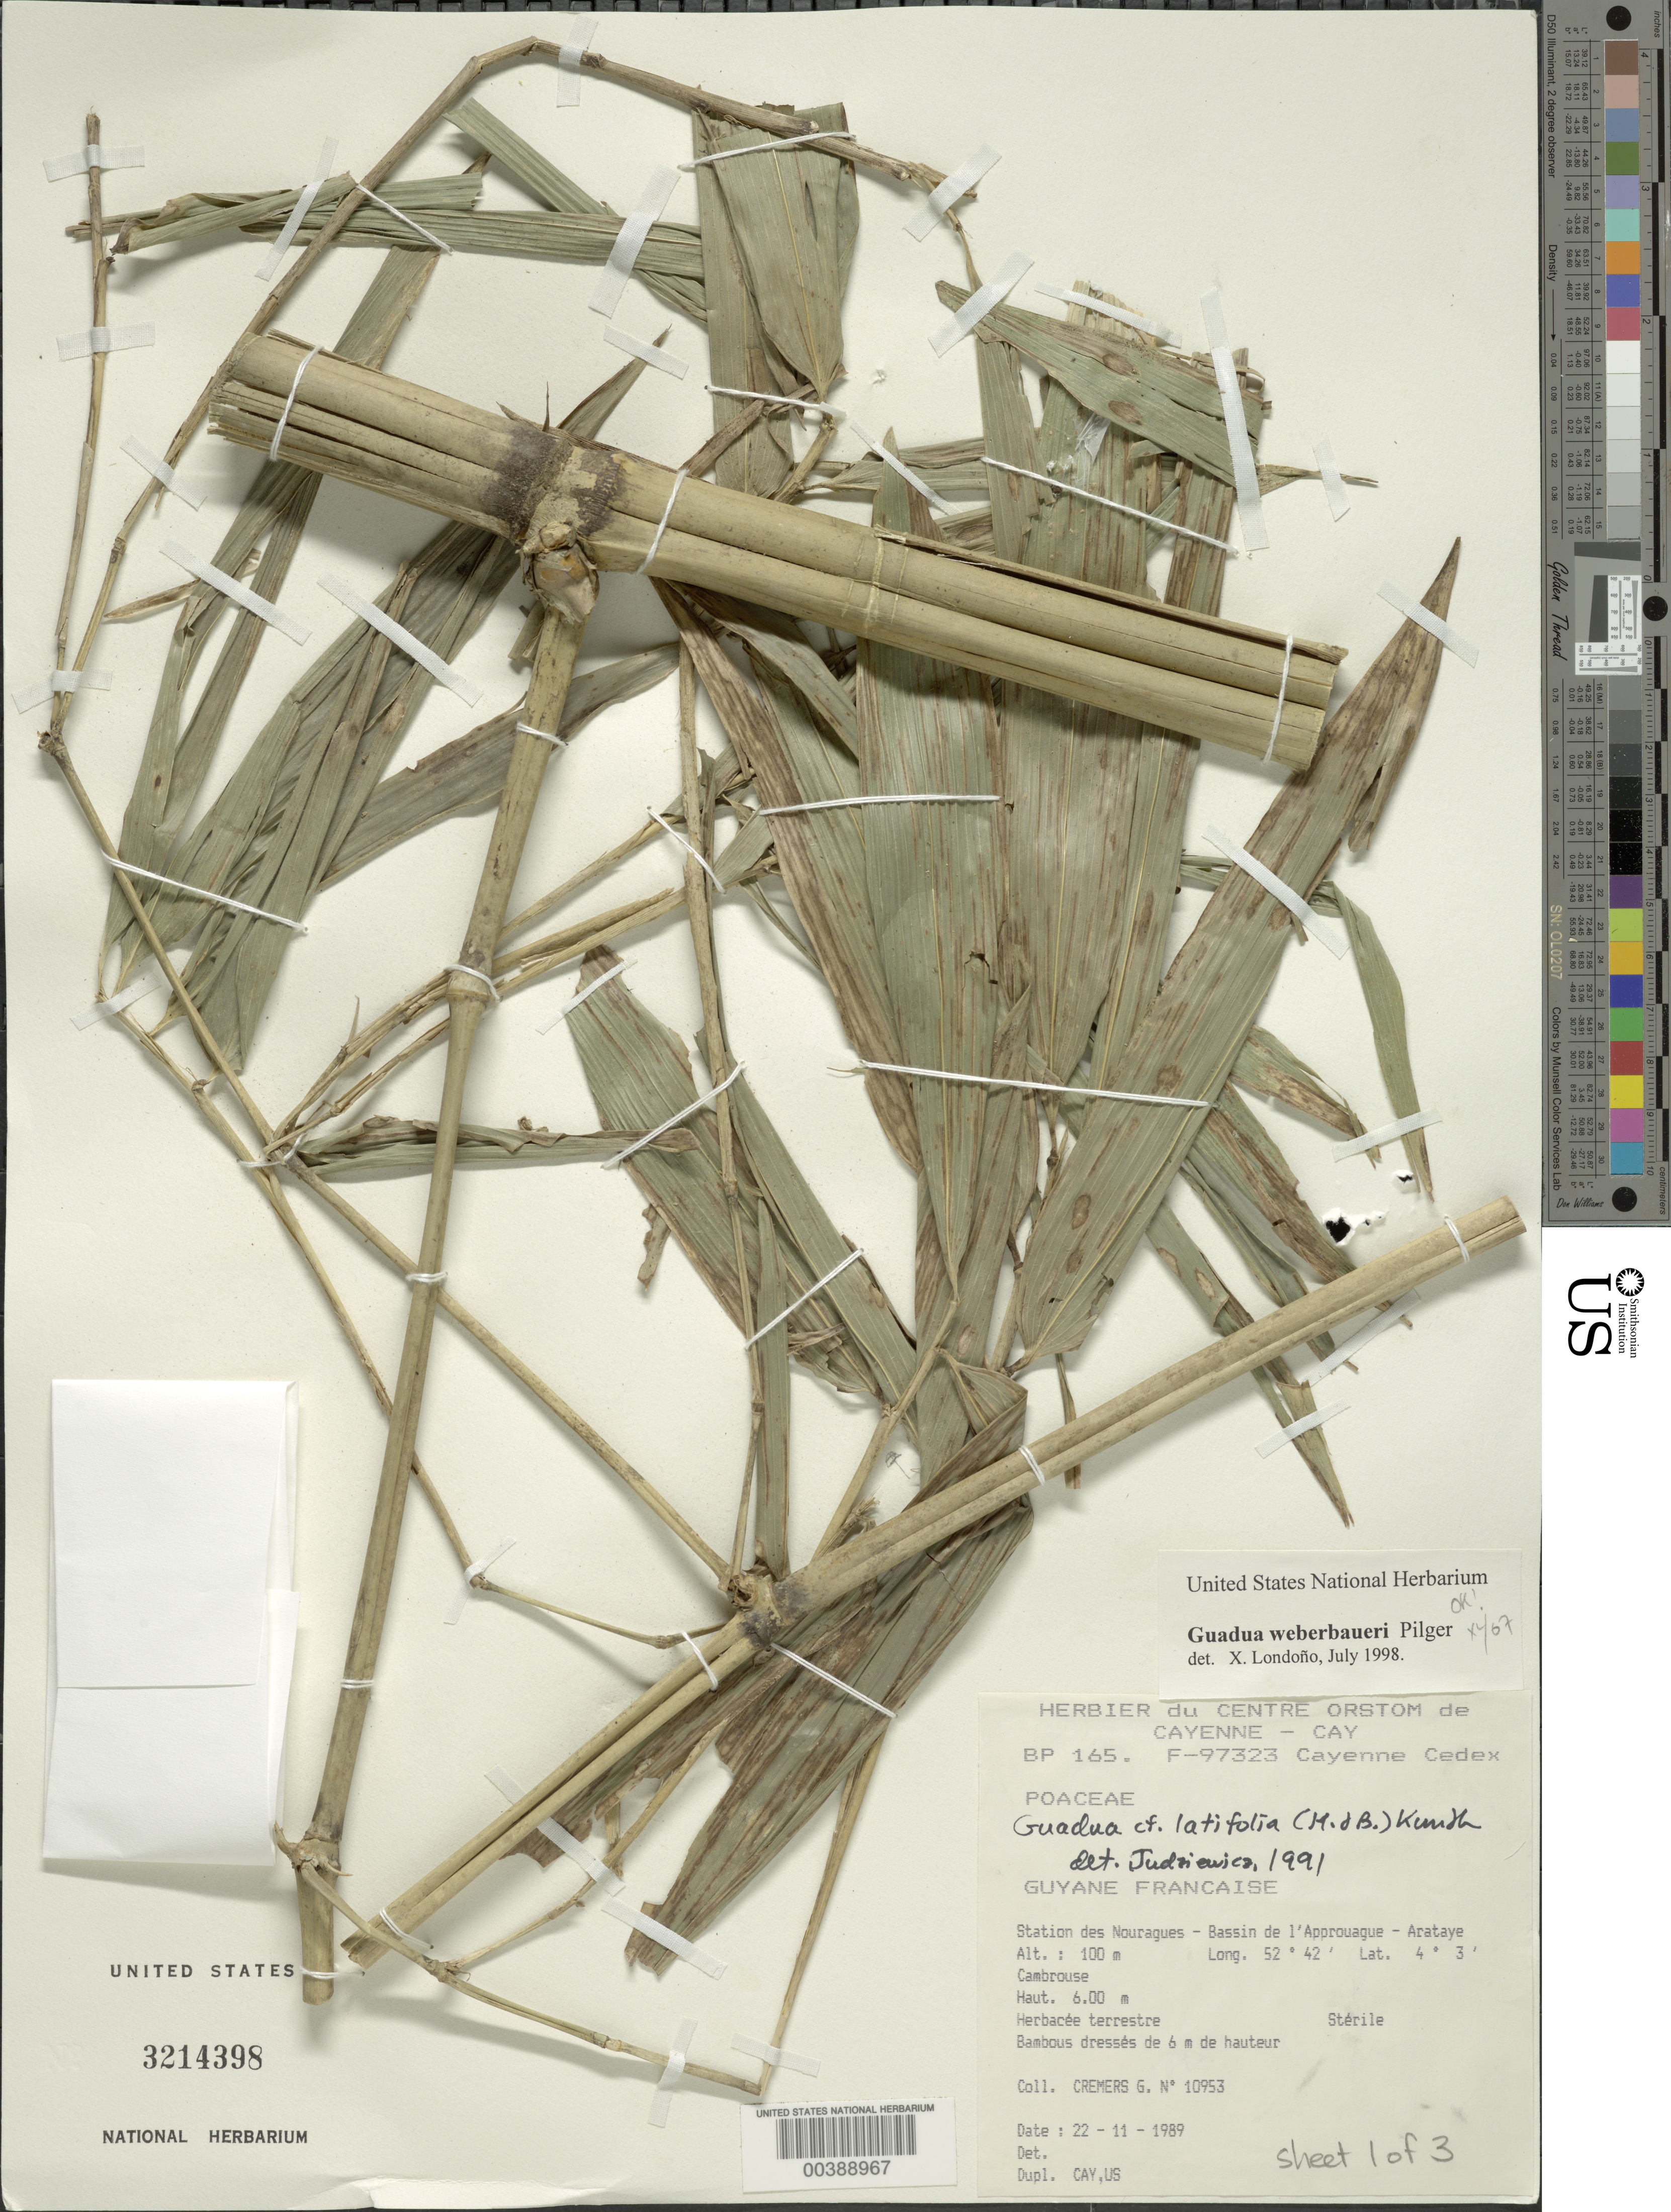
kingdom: Plantae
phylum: Tracheophyta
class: Liliopsida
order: Poales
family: Poaceae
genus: Guadua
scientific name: Guadua weberbaueri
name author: Pilg.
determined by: Londoño, X., (TULV), Jardin Botanico "Juan Maria Cespedes"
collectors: G. Cremers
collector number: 10953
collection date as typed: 22 Nov 1989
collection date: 1989-11-22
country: French Guiana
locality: Station des nouragues, bassin de l'approuague-arataye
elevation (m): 100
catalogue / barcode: US 3214398